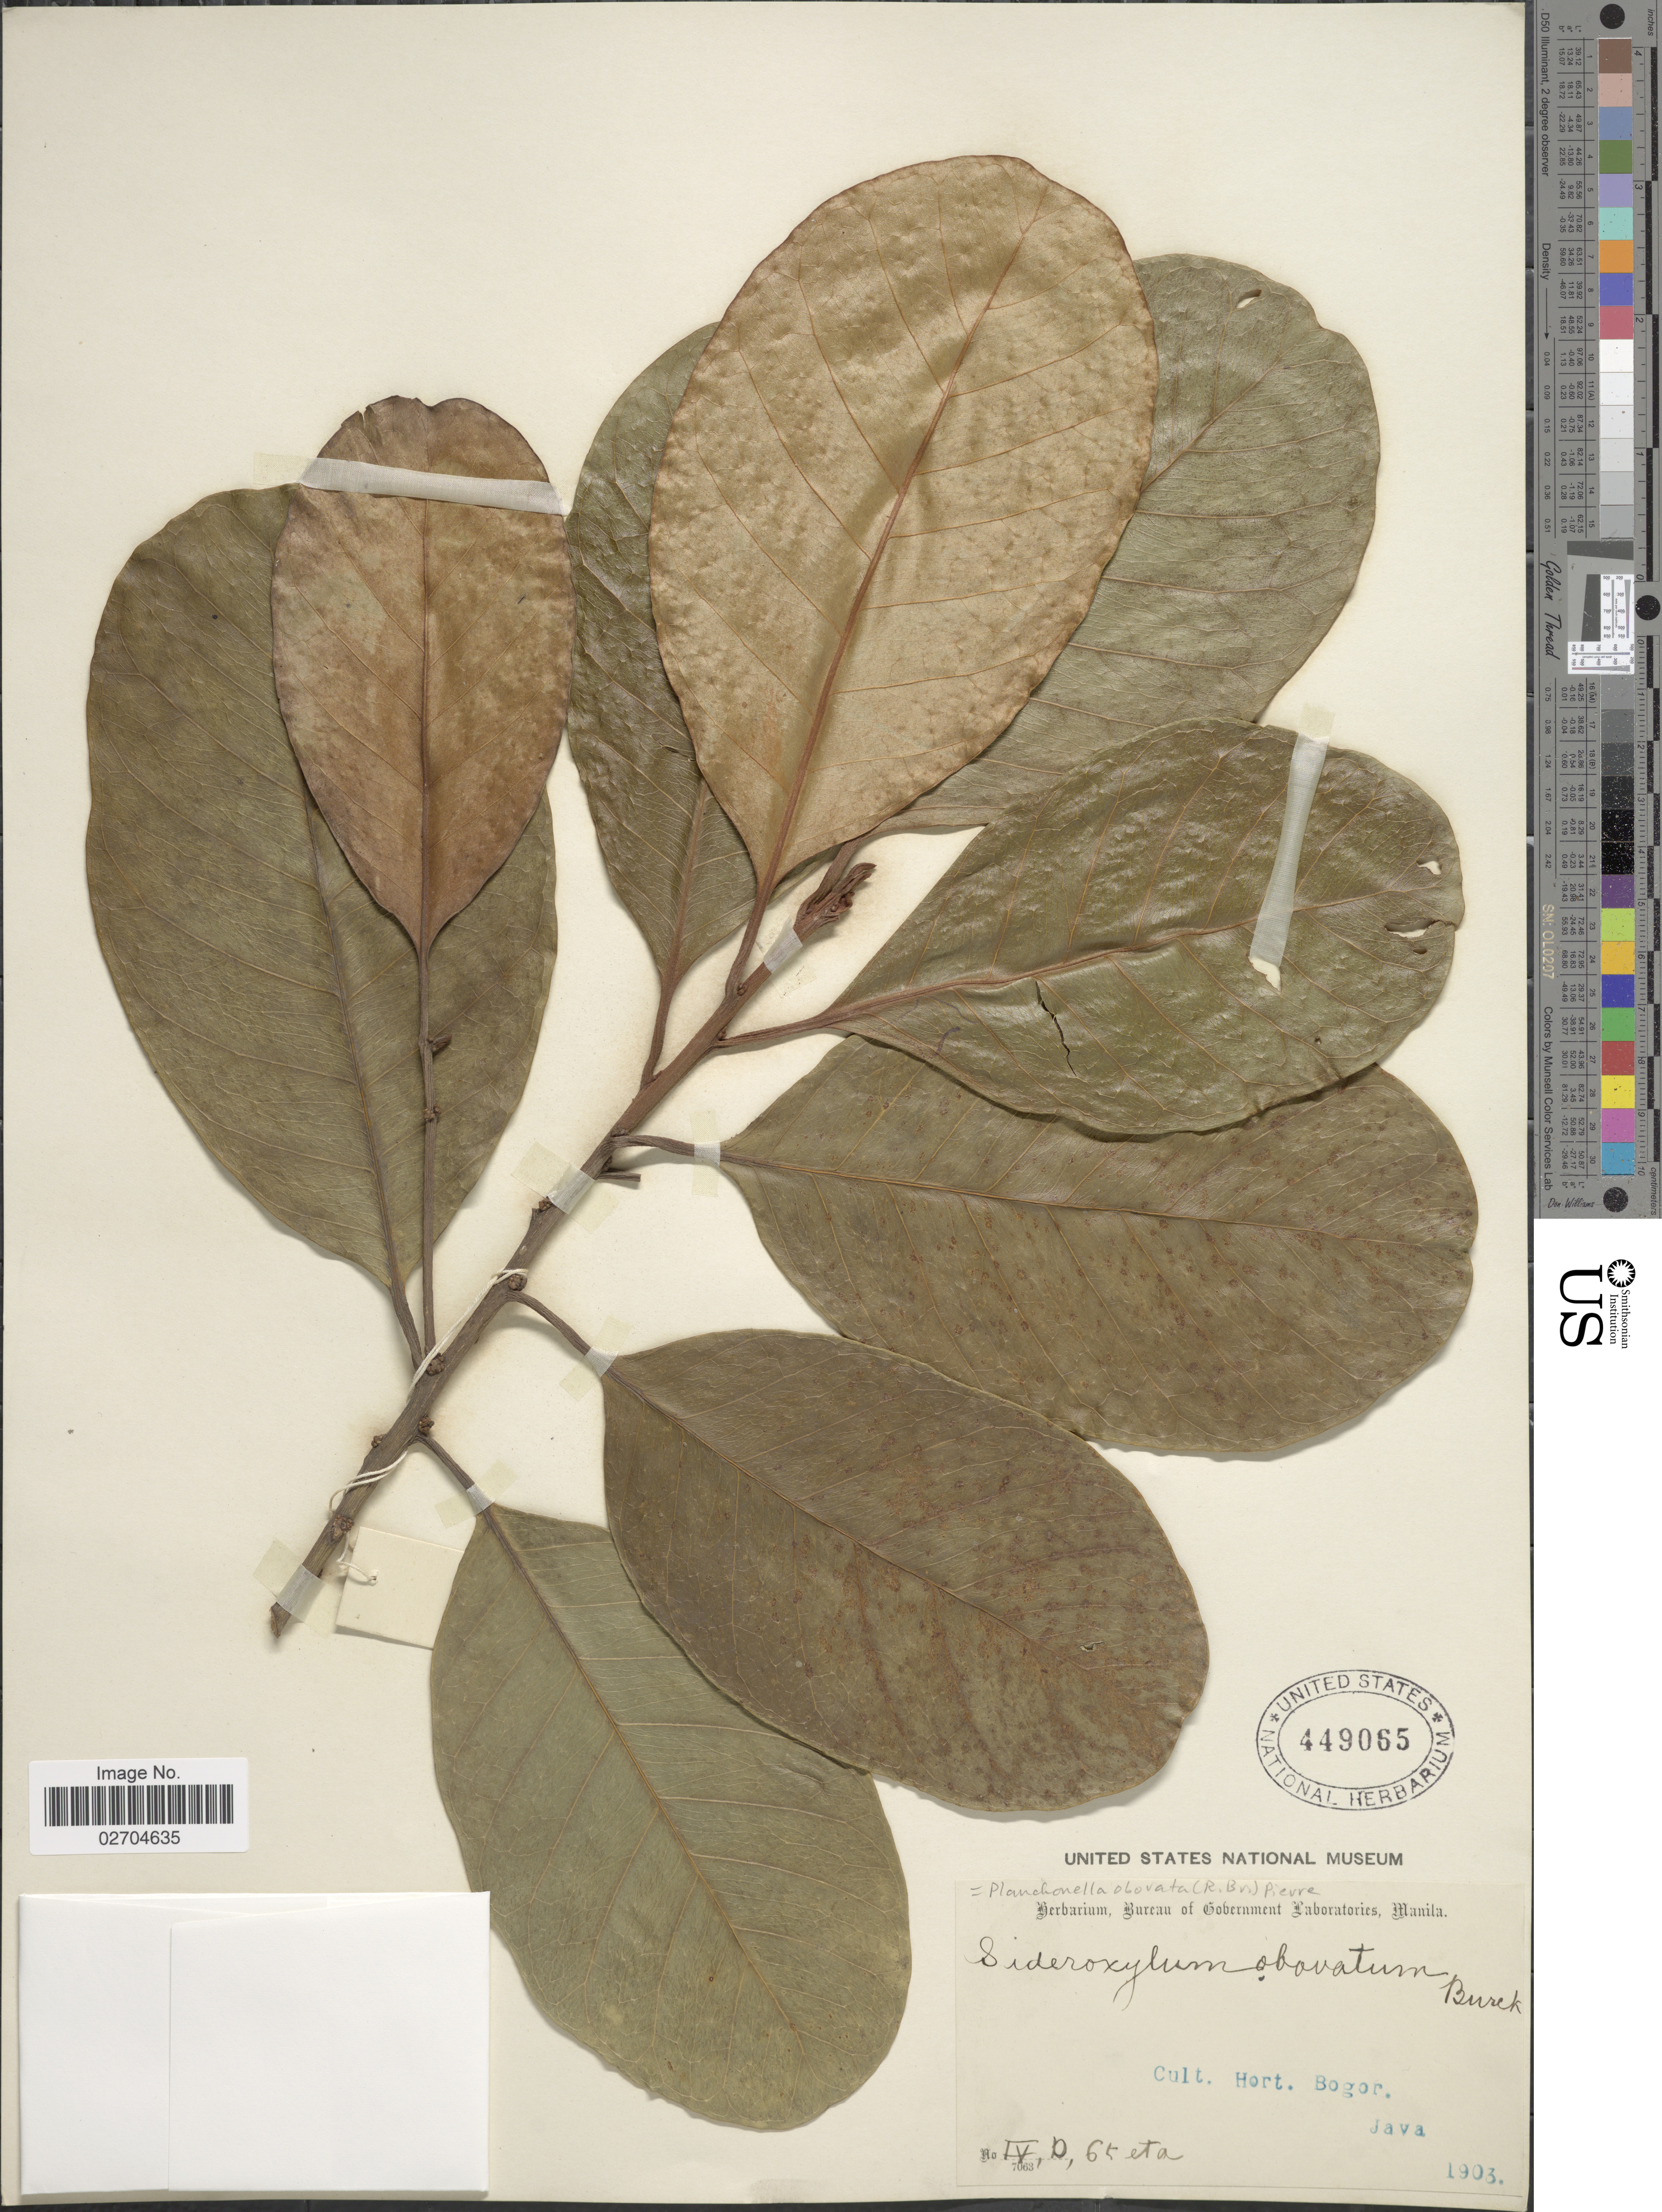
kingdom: Plantae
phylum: Tracheophyta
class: Magnoliopsida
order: Ericales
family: Sapotaceae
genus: Planchonella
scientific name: Planchonella obovata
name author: (R. Br.) Pierre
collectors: ex Herb. Bur. Agric. Manila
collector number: IV, D, 65 et a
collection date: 1903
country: Indonesia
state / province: Java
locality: Cult. Hort. Bogor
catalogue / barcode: US 449065